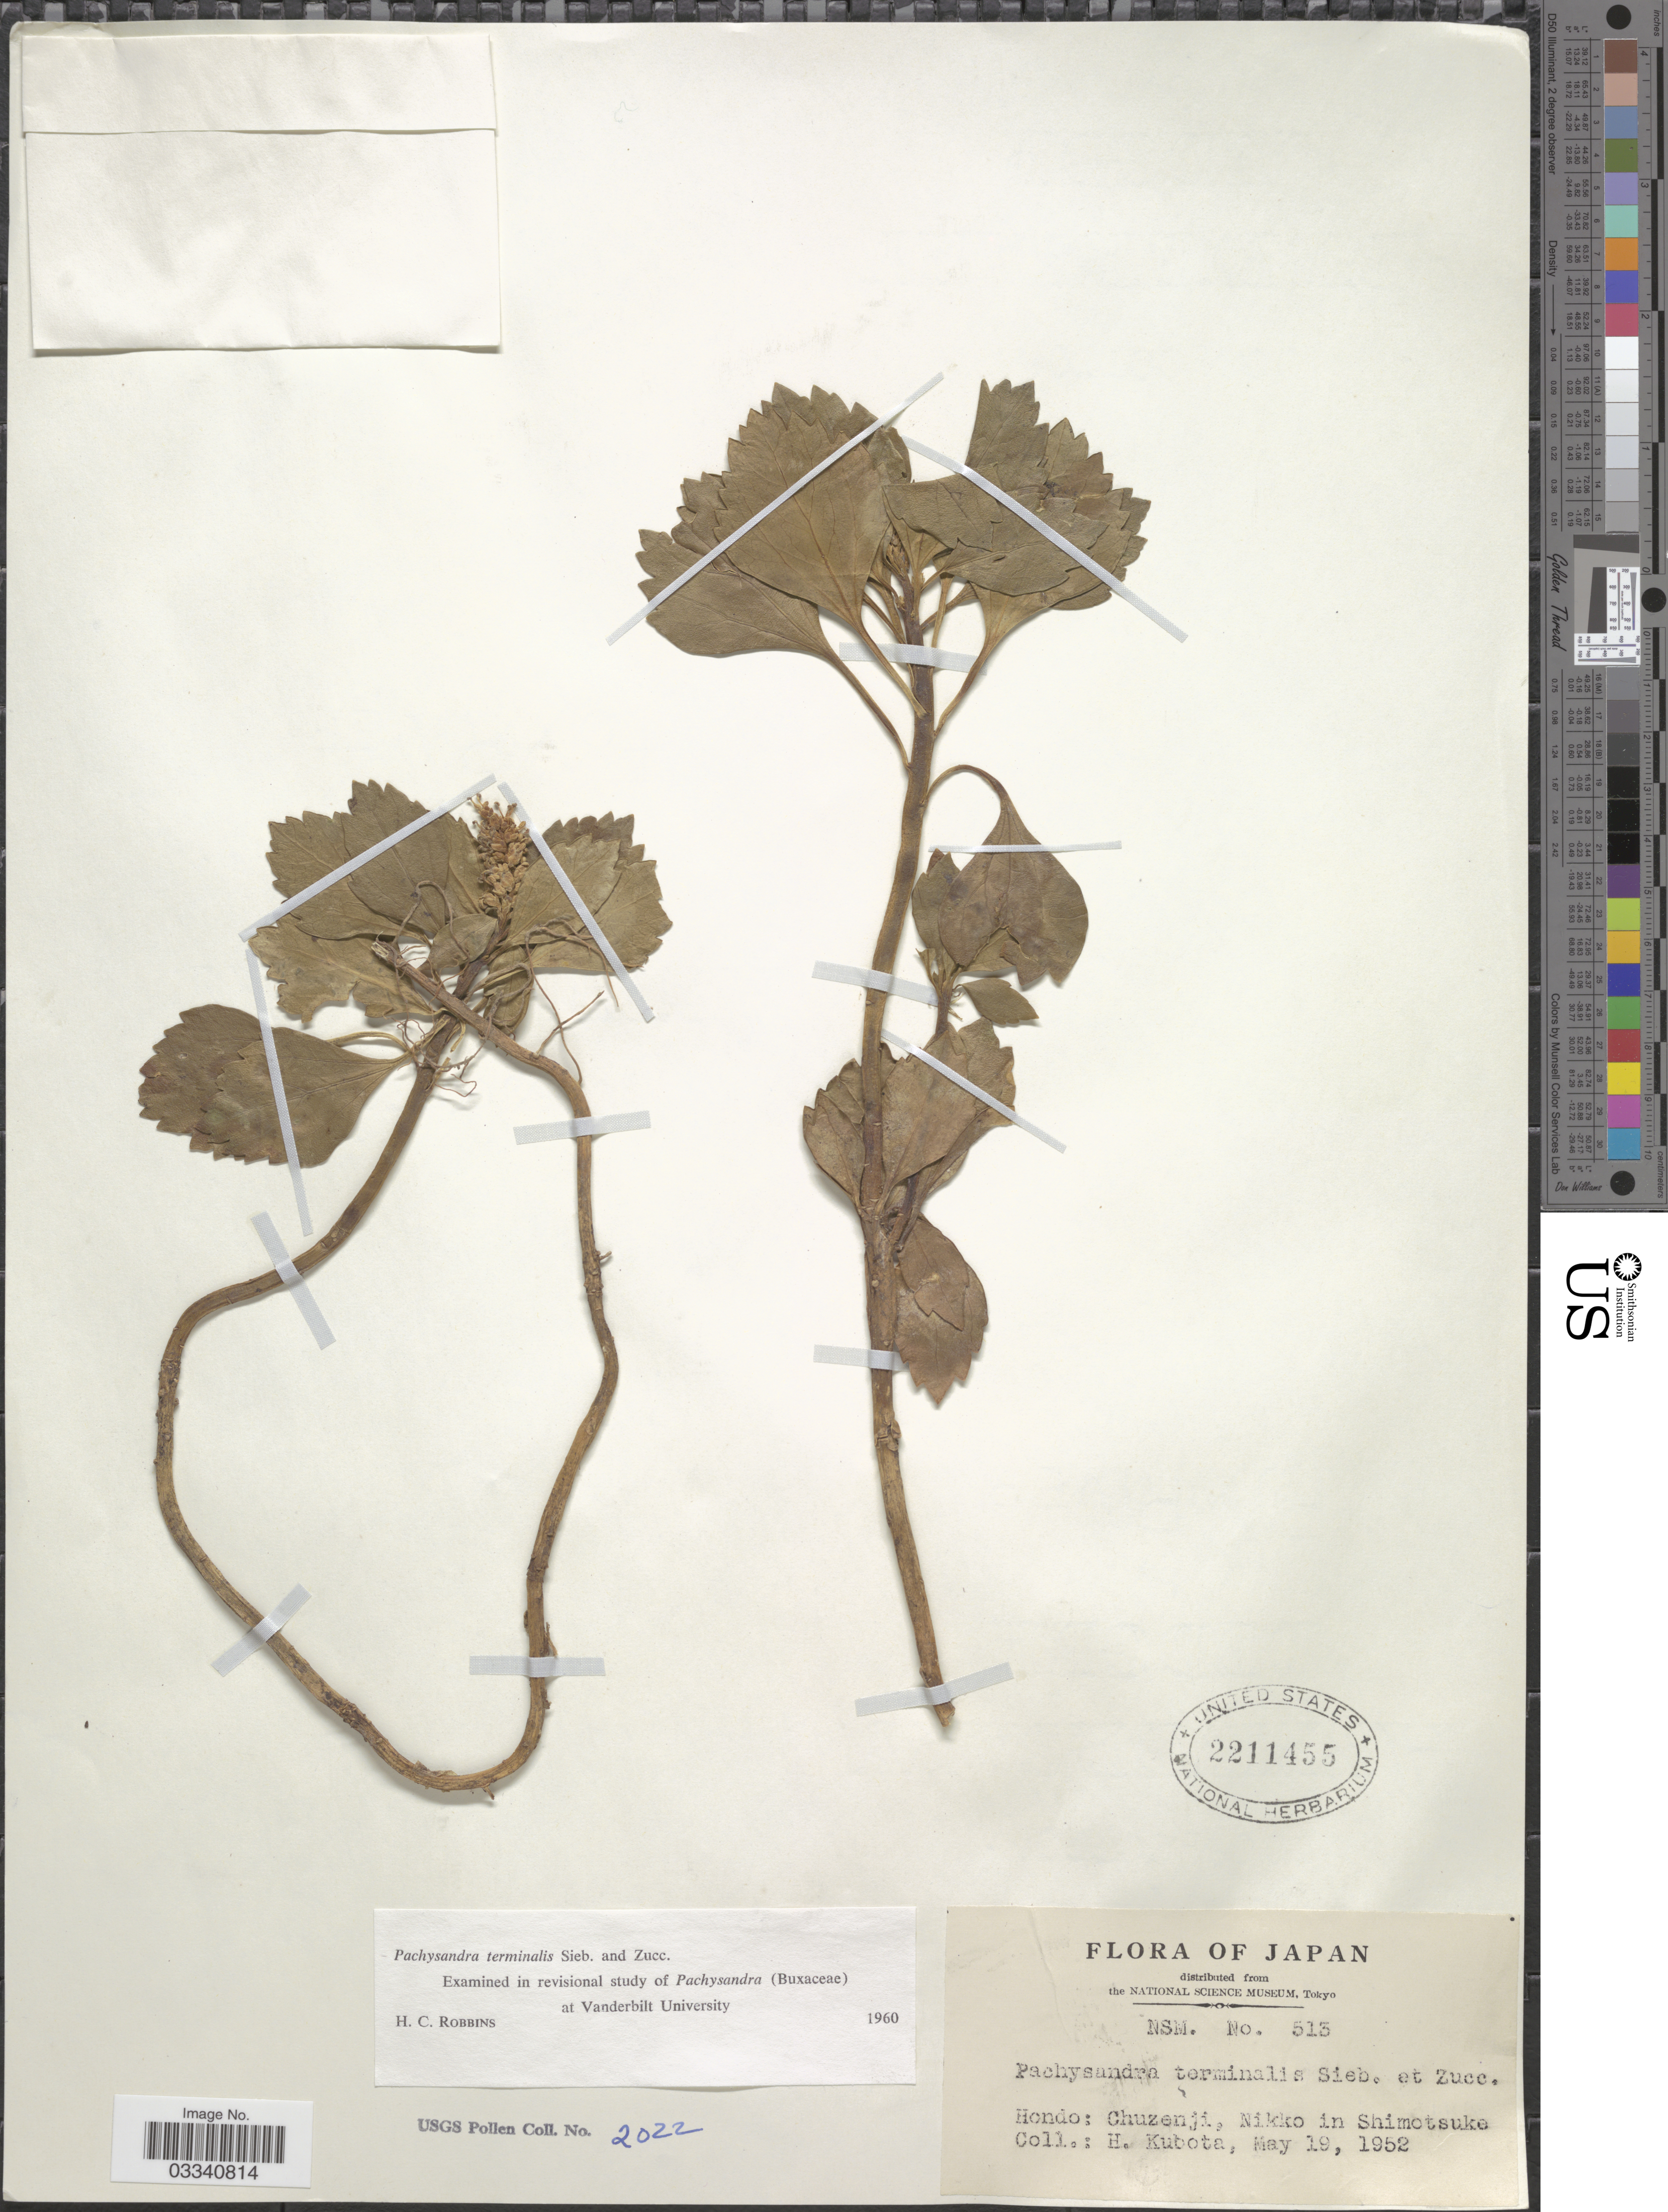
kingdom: Plantae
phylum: Tracheophyta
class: Magnoliopsida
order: Buxales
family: Buxaceae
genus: Pachysandra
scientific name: Pachysandra terminalis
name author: Siebert & Zucc.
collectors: H. Kubota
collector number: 513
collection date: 1952-05-19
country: Japan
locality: Hondo: Chuzendji, Nikko in Shimotsuke.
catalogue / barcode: US 2211455